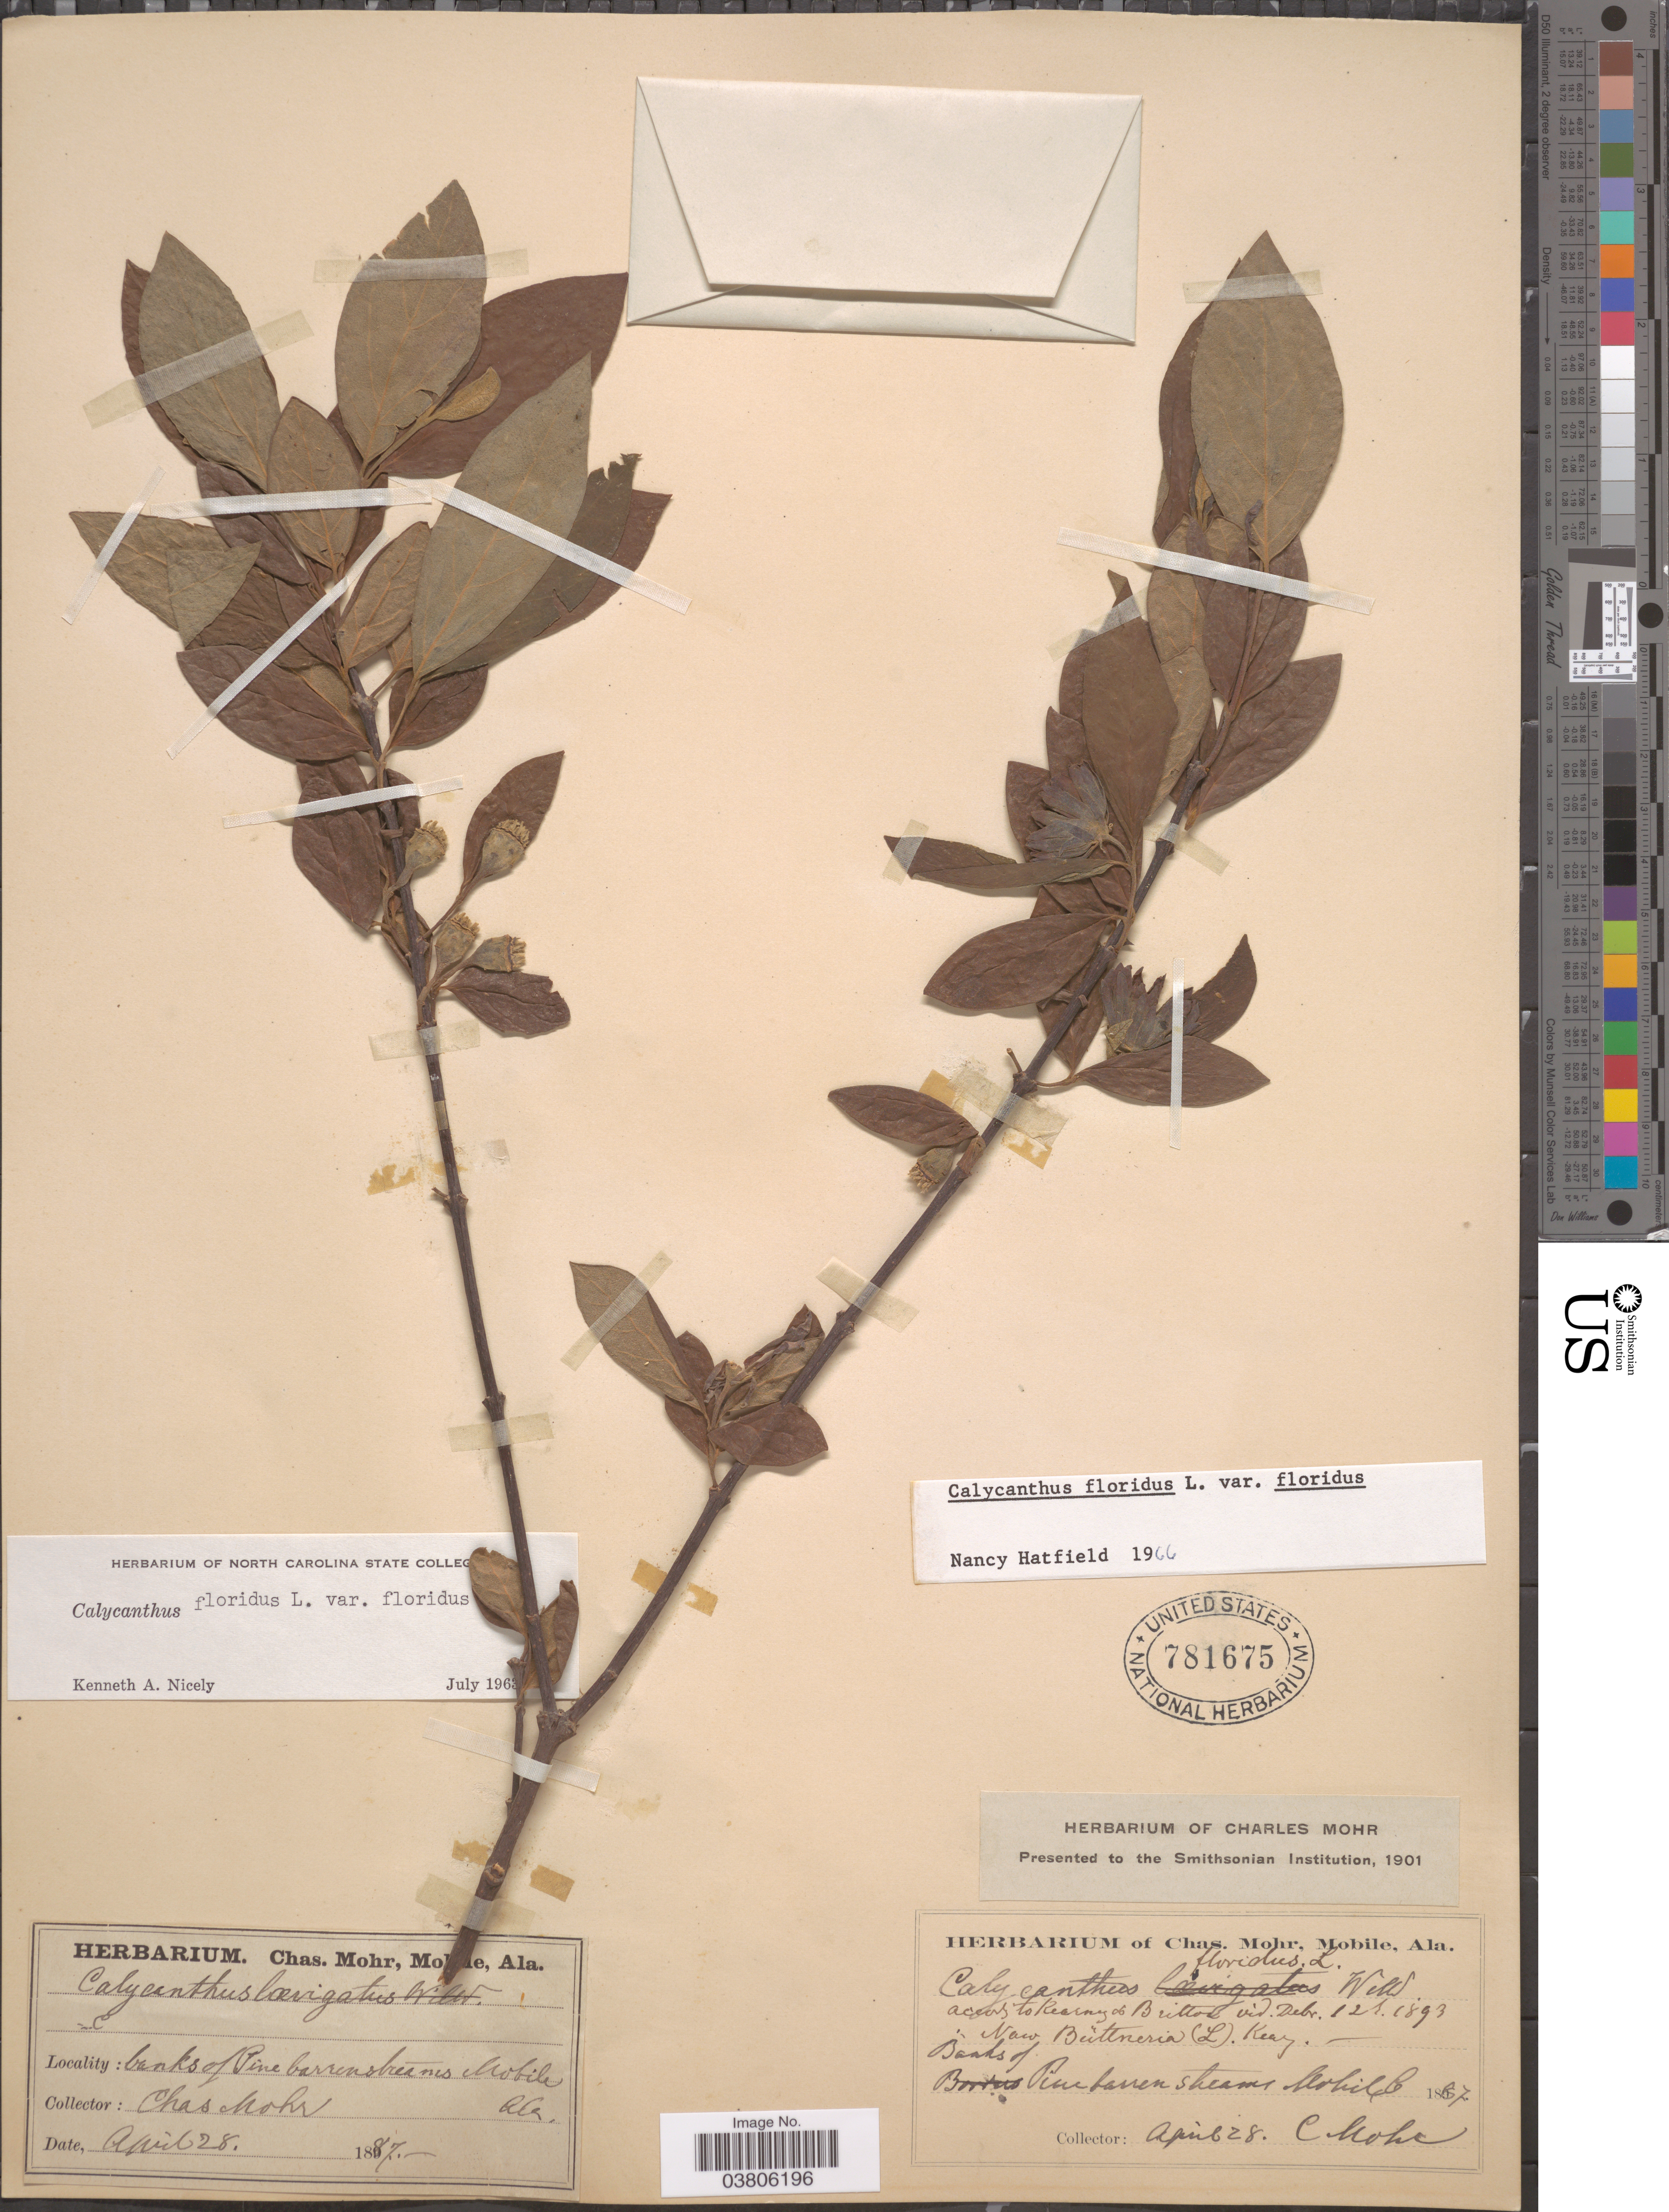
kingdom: Plantae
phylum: Tracheophyta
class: Magnoliopsida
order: Laurales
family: Calycanthaceae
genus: Calycanthus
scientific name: Calycanthus floridus var. floridus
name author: L.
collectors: Mohr, C. T. (herbarium)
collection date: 1887-04-28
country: United States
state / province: Alabama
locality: Banks of Pine barren streams Mobile.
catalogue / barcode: US 781675